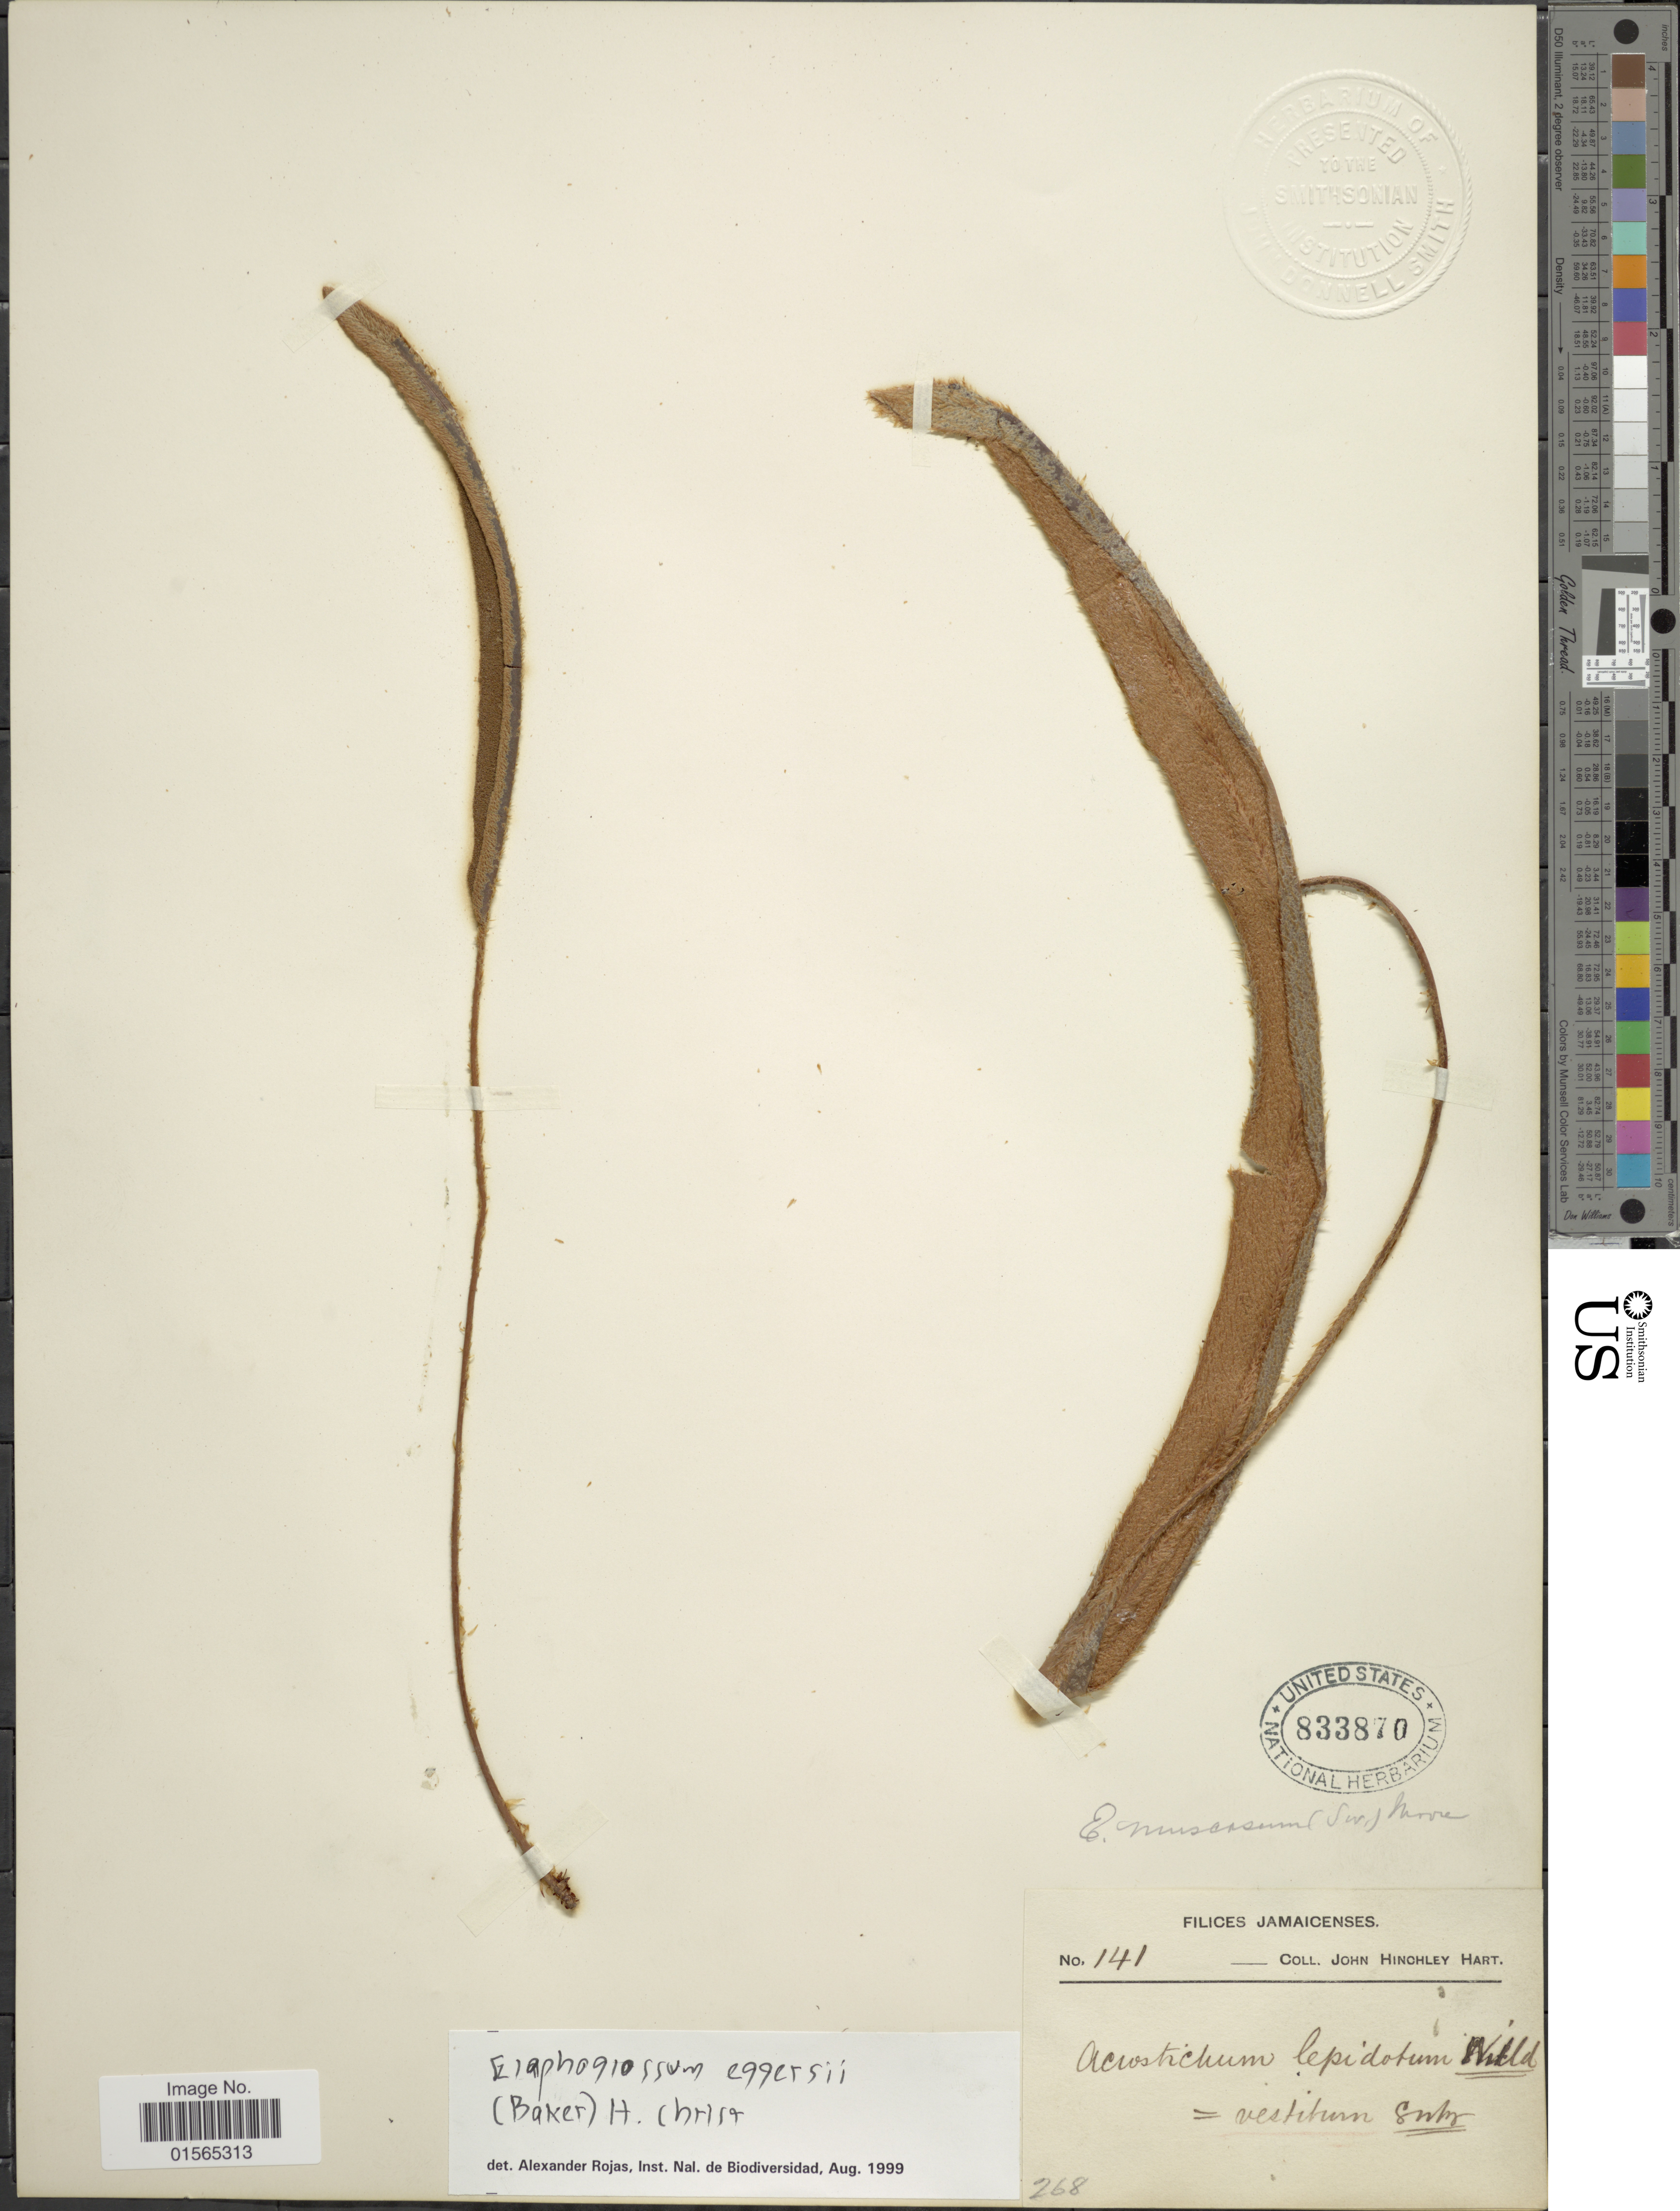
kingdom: Plantae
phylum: Tracheophyta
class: Polypodiopsida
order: Polypodiales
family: Dryopteridaceae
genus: Elaphoglossum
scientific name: Elaphoglossum eggersii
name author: (Baker) Christ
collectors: J. H. Hart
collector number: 141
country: Jamaica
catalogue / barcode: US 833870